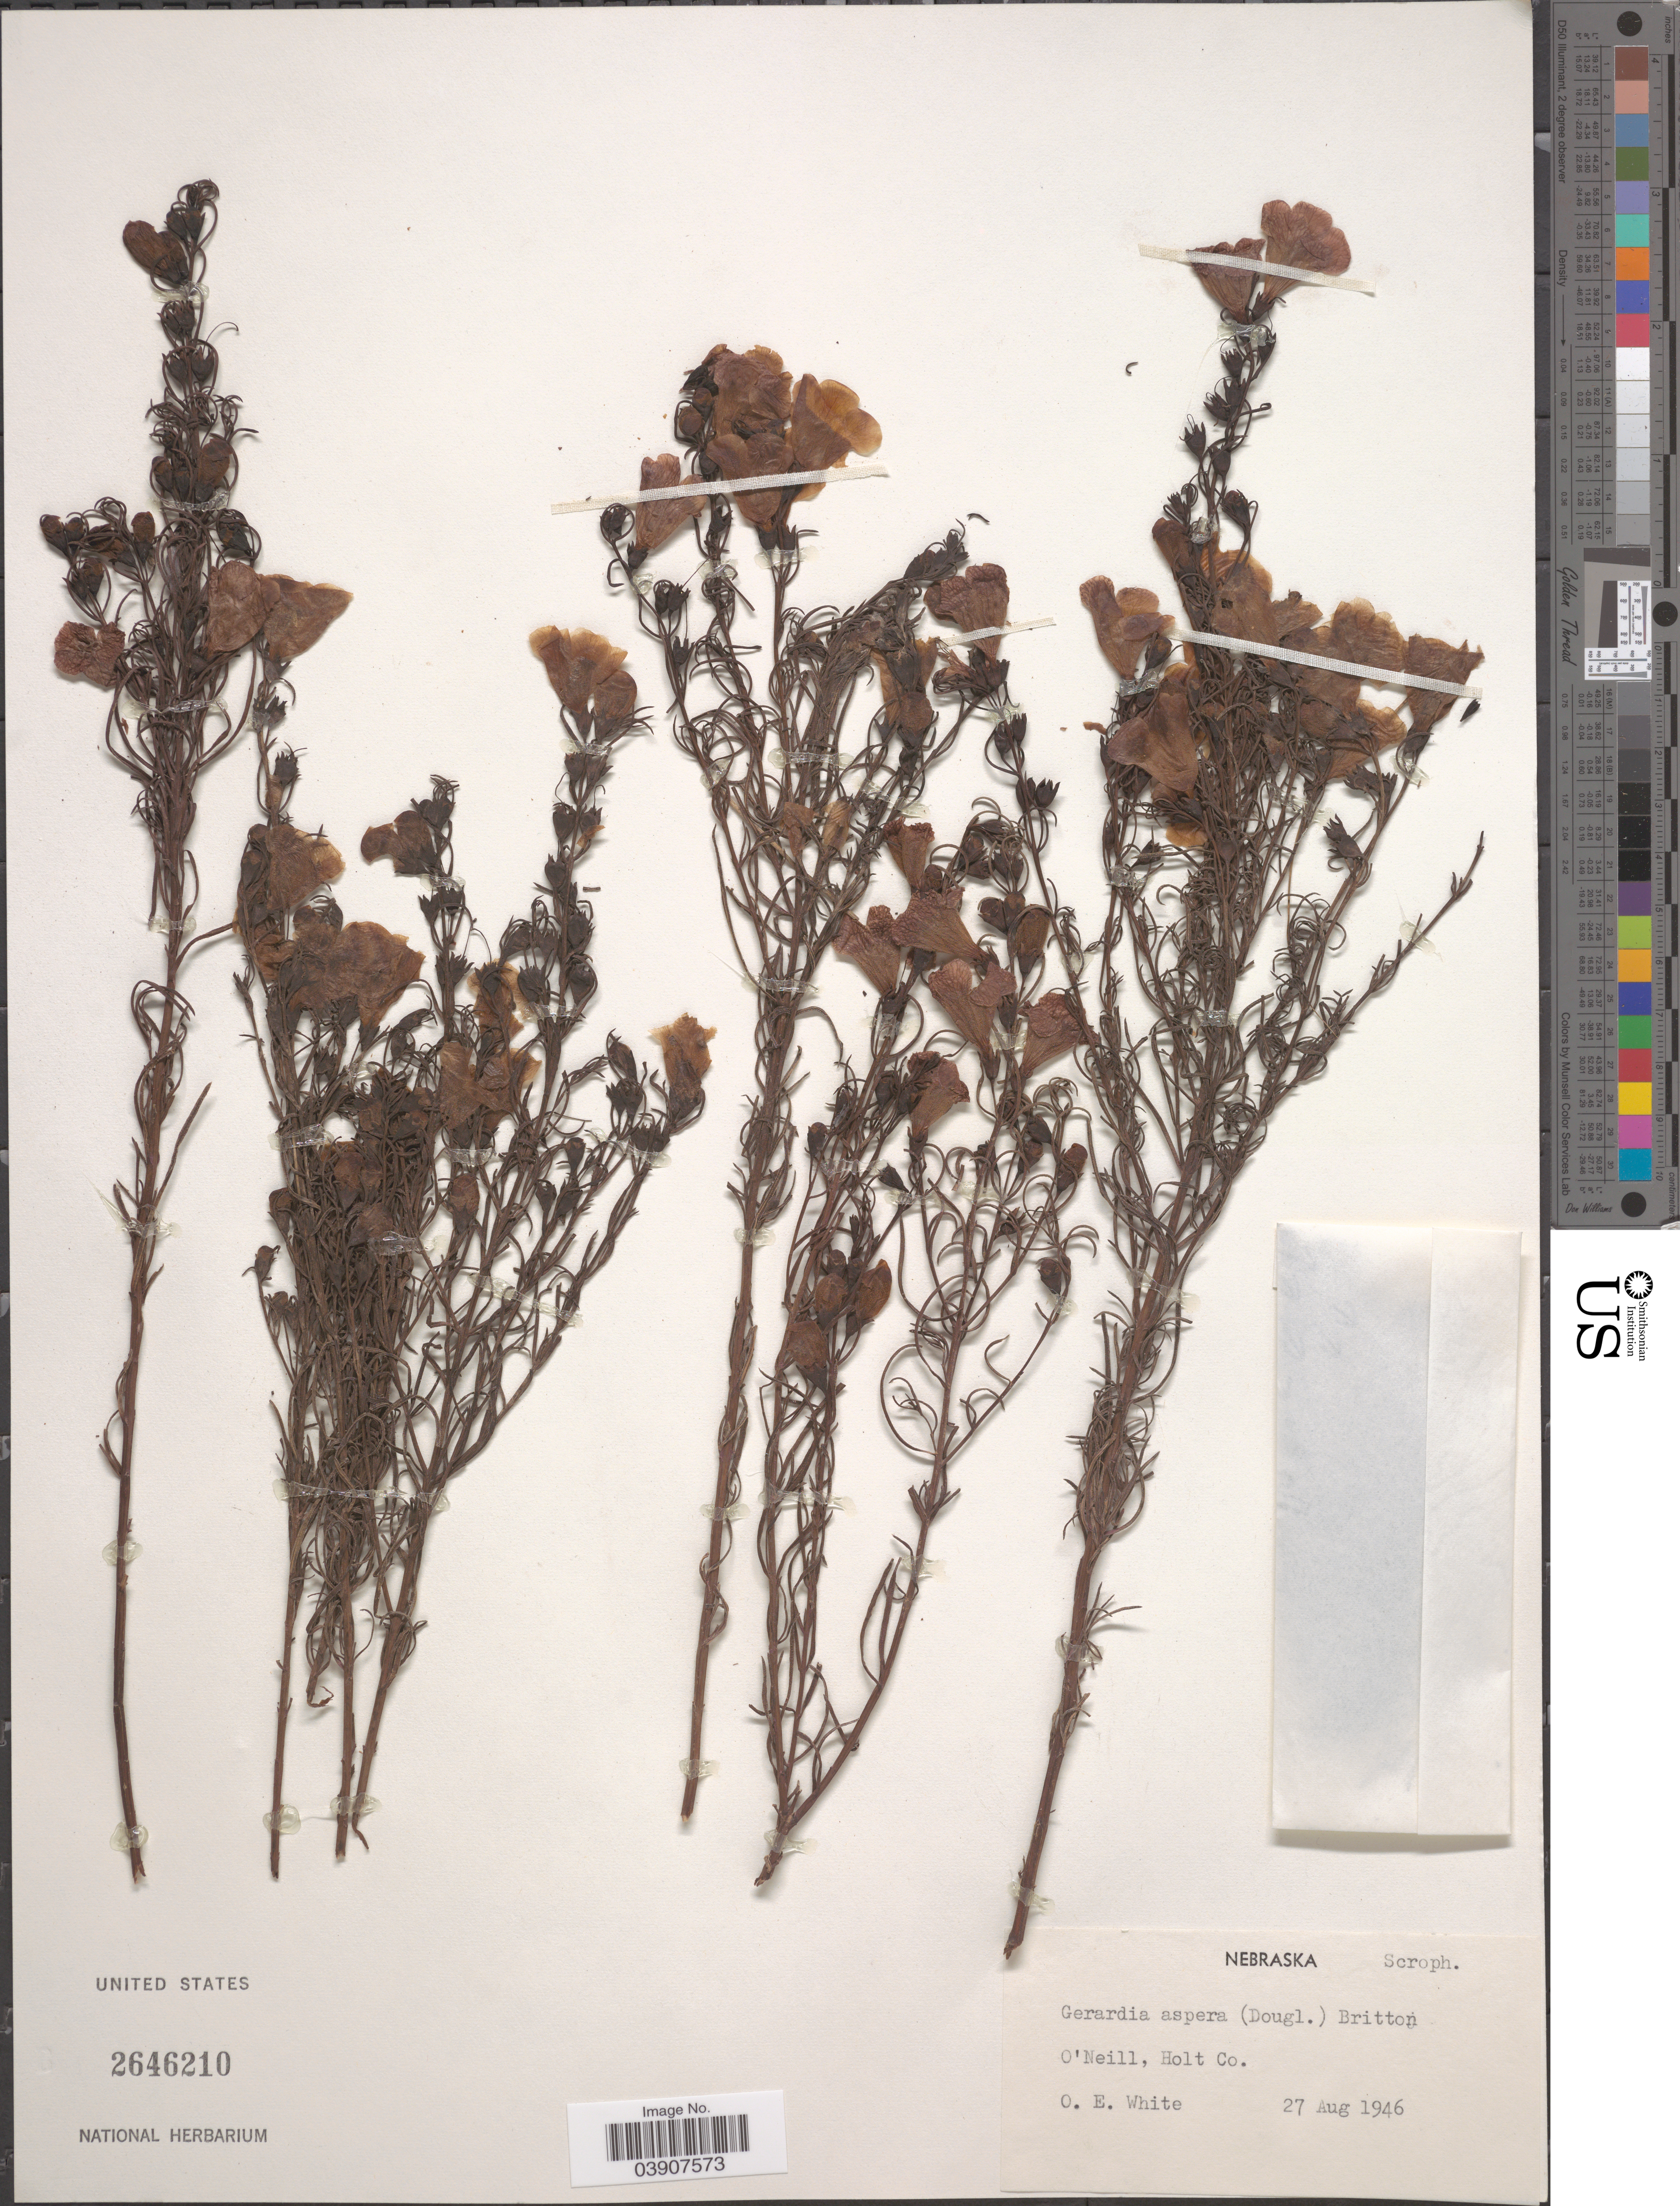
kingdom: Plantae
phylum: Tracheophyta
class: Magnoliopsida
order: Lamiales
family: Orobanchaceae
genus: Agalinis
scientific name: Agalinis aspera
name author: (Douglas ex Benth.) Britton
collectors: O. E. White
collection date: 1946-08-27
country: United States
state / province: Nebraska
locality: O'Neill, Holt Co.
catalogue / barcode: US 2646210